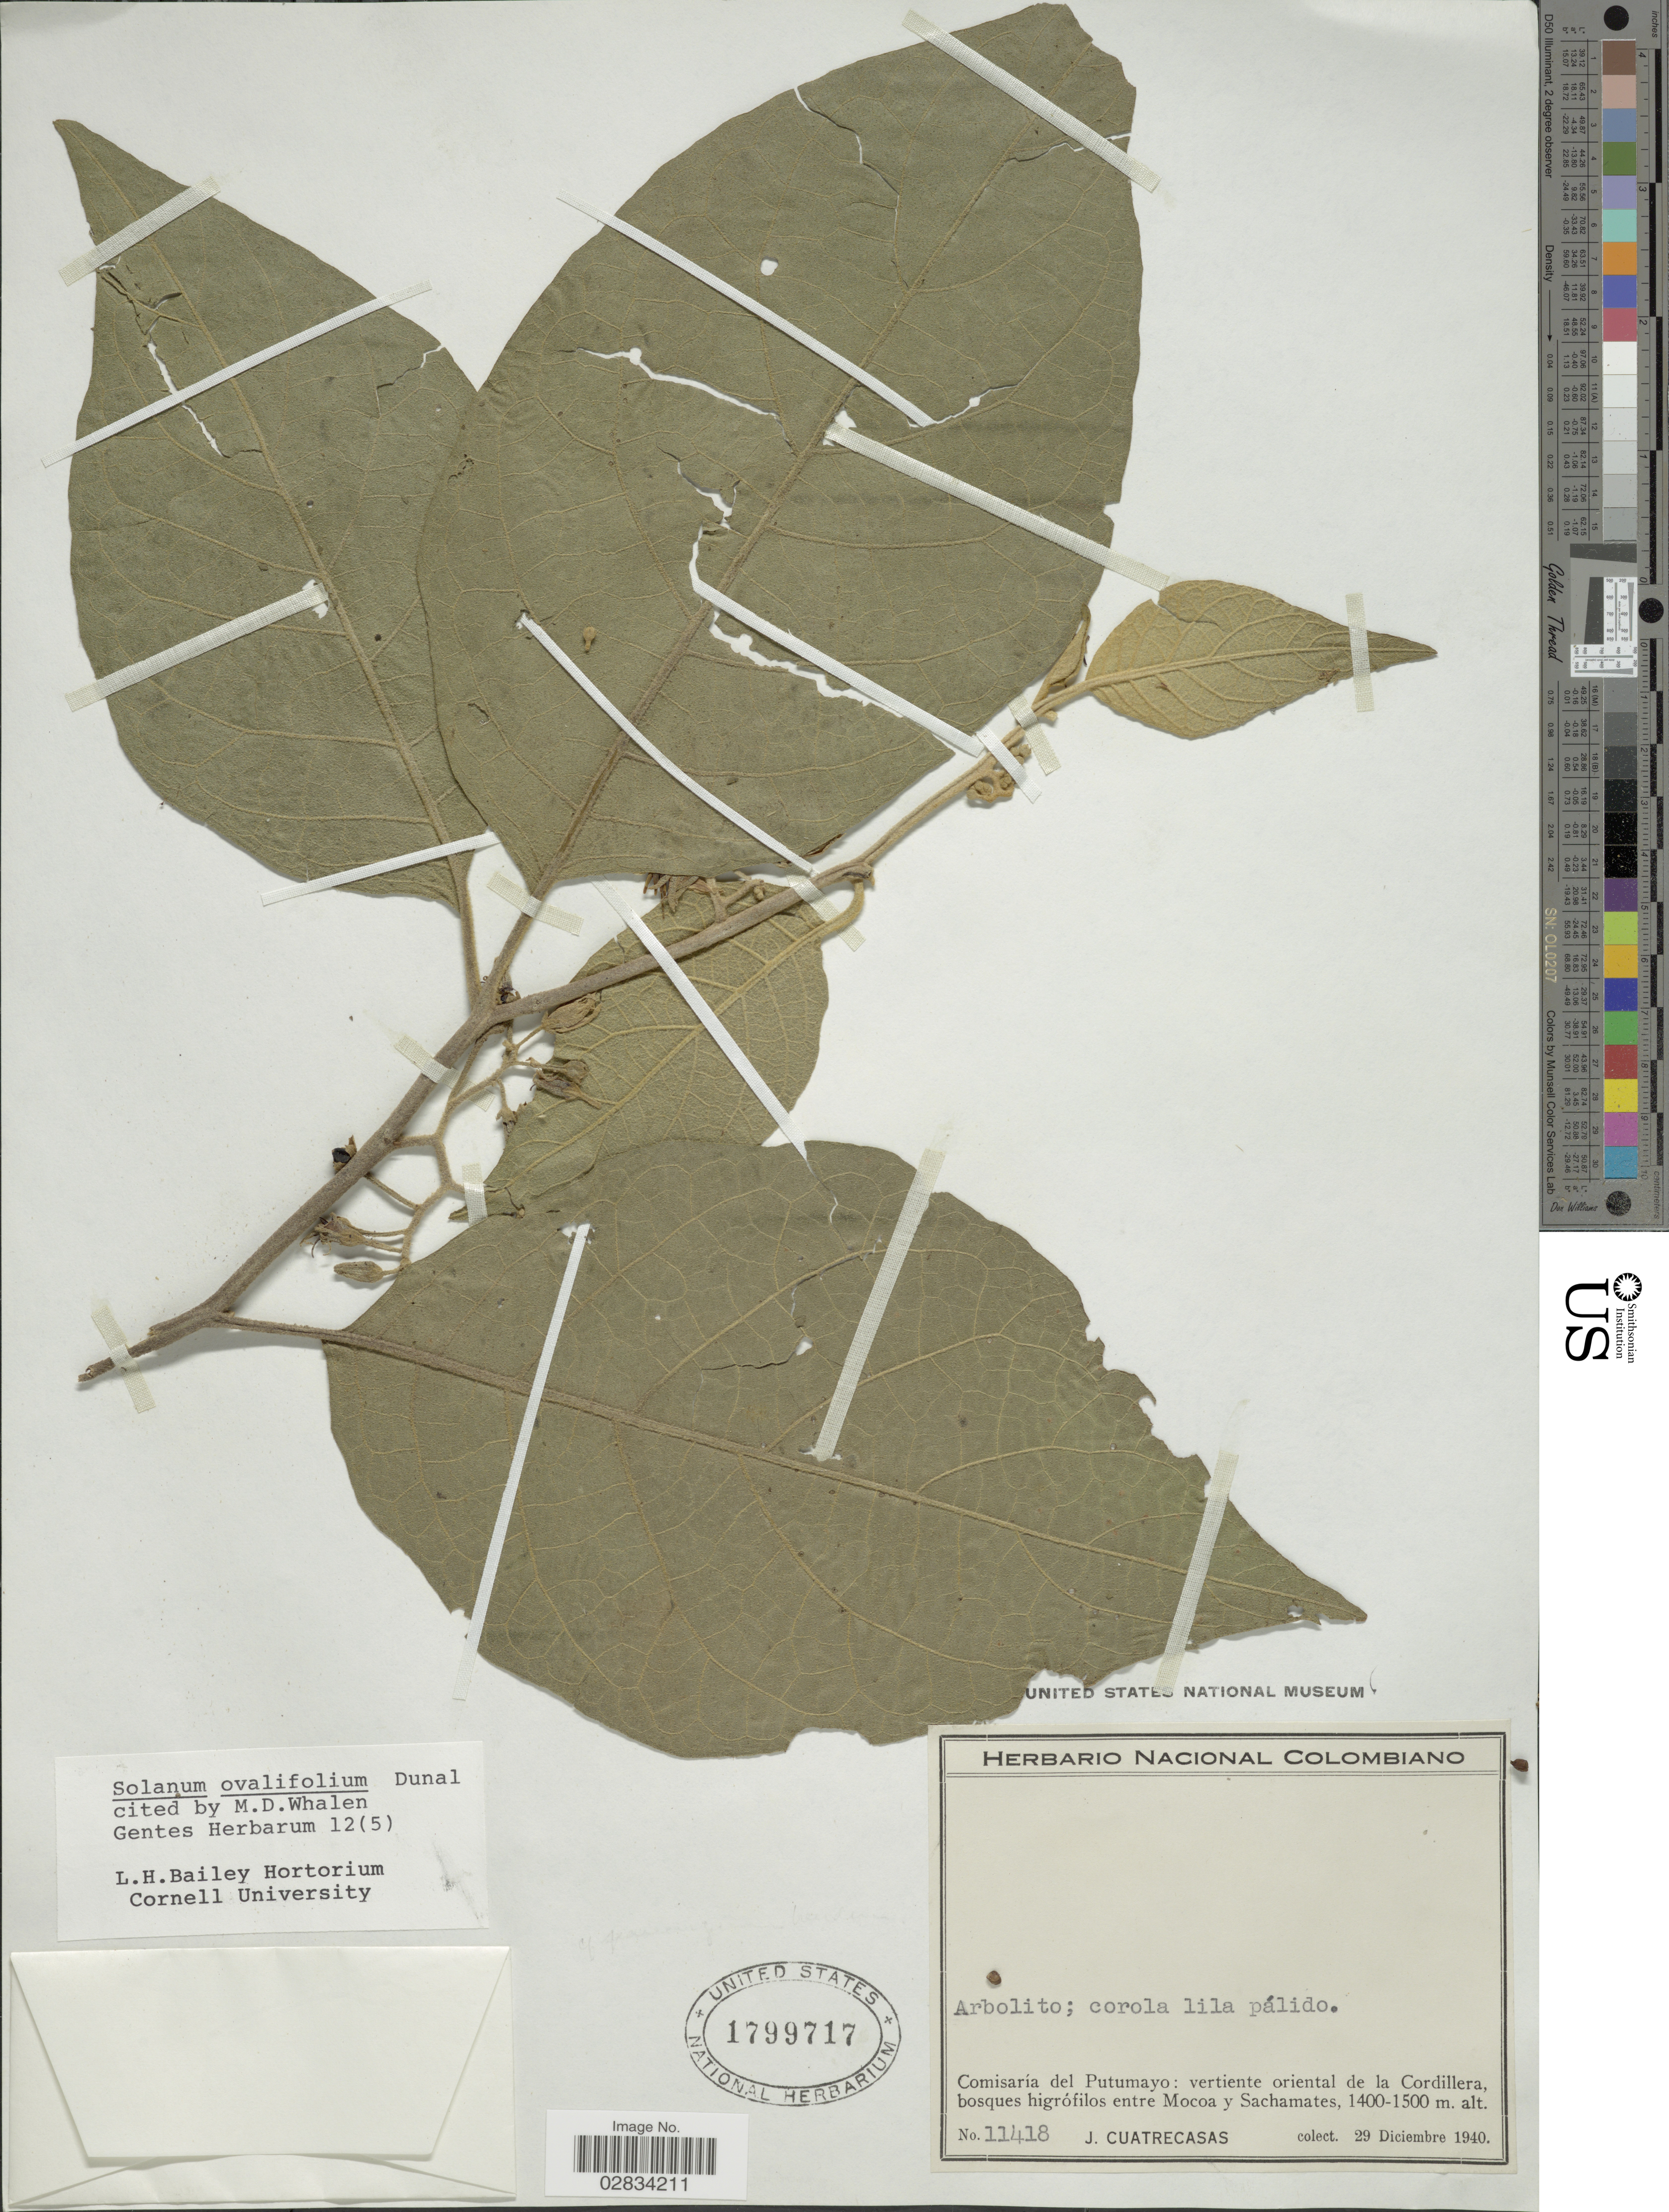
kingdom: Plantae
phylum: Tracheophyta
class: Magnoliopsida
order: Solanales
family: Solanaceae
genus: Solanum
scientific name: Solanum ovalifolium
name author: Dunal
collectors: J. Cuatrecasas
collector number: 11418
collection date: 1940-12-29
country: Colombia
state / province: Putumayo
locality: Comisaría del Putumayo, vertiente oriental de la Cordillera, bosques higrófilos entre Mocoa y Sachamates.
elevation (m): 1400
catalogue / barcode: US 1799717